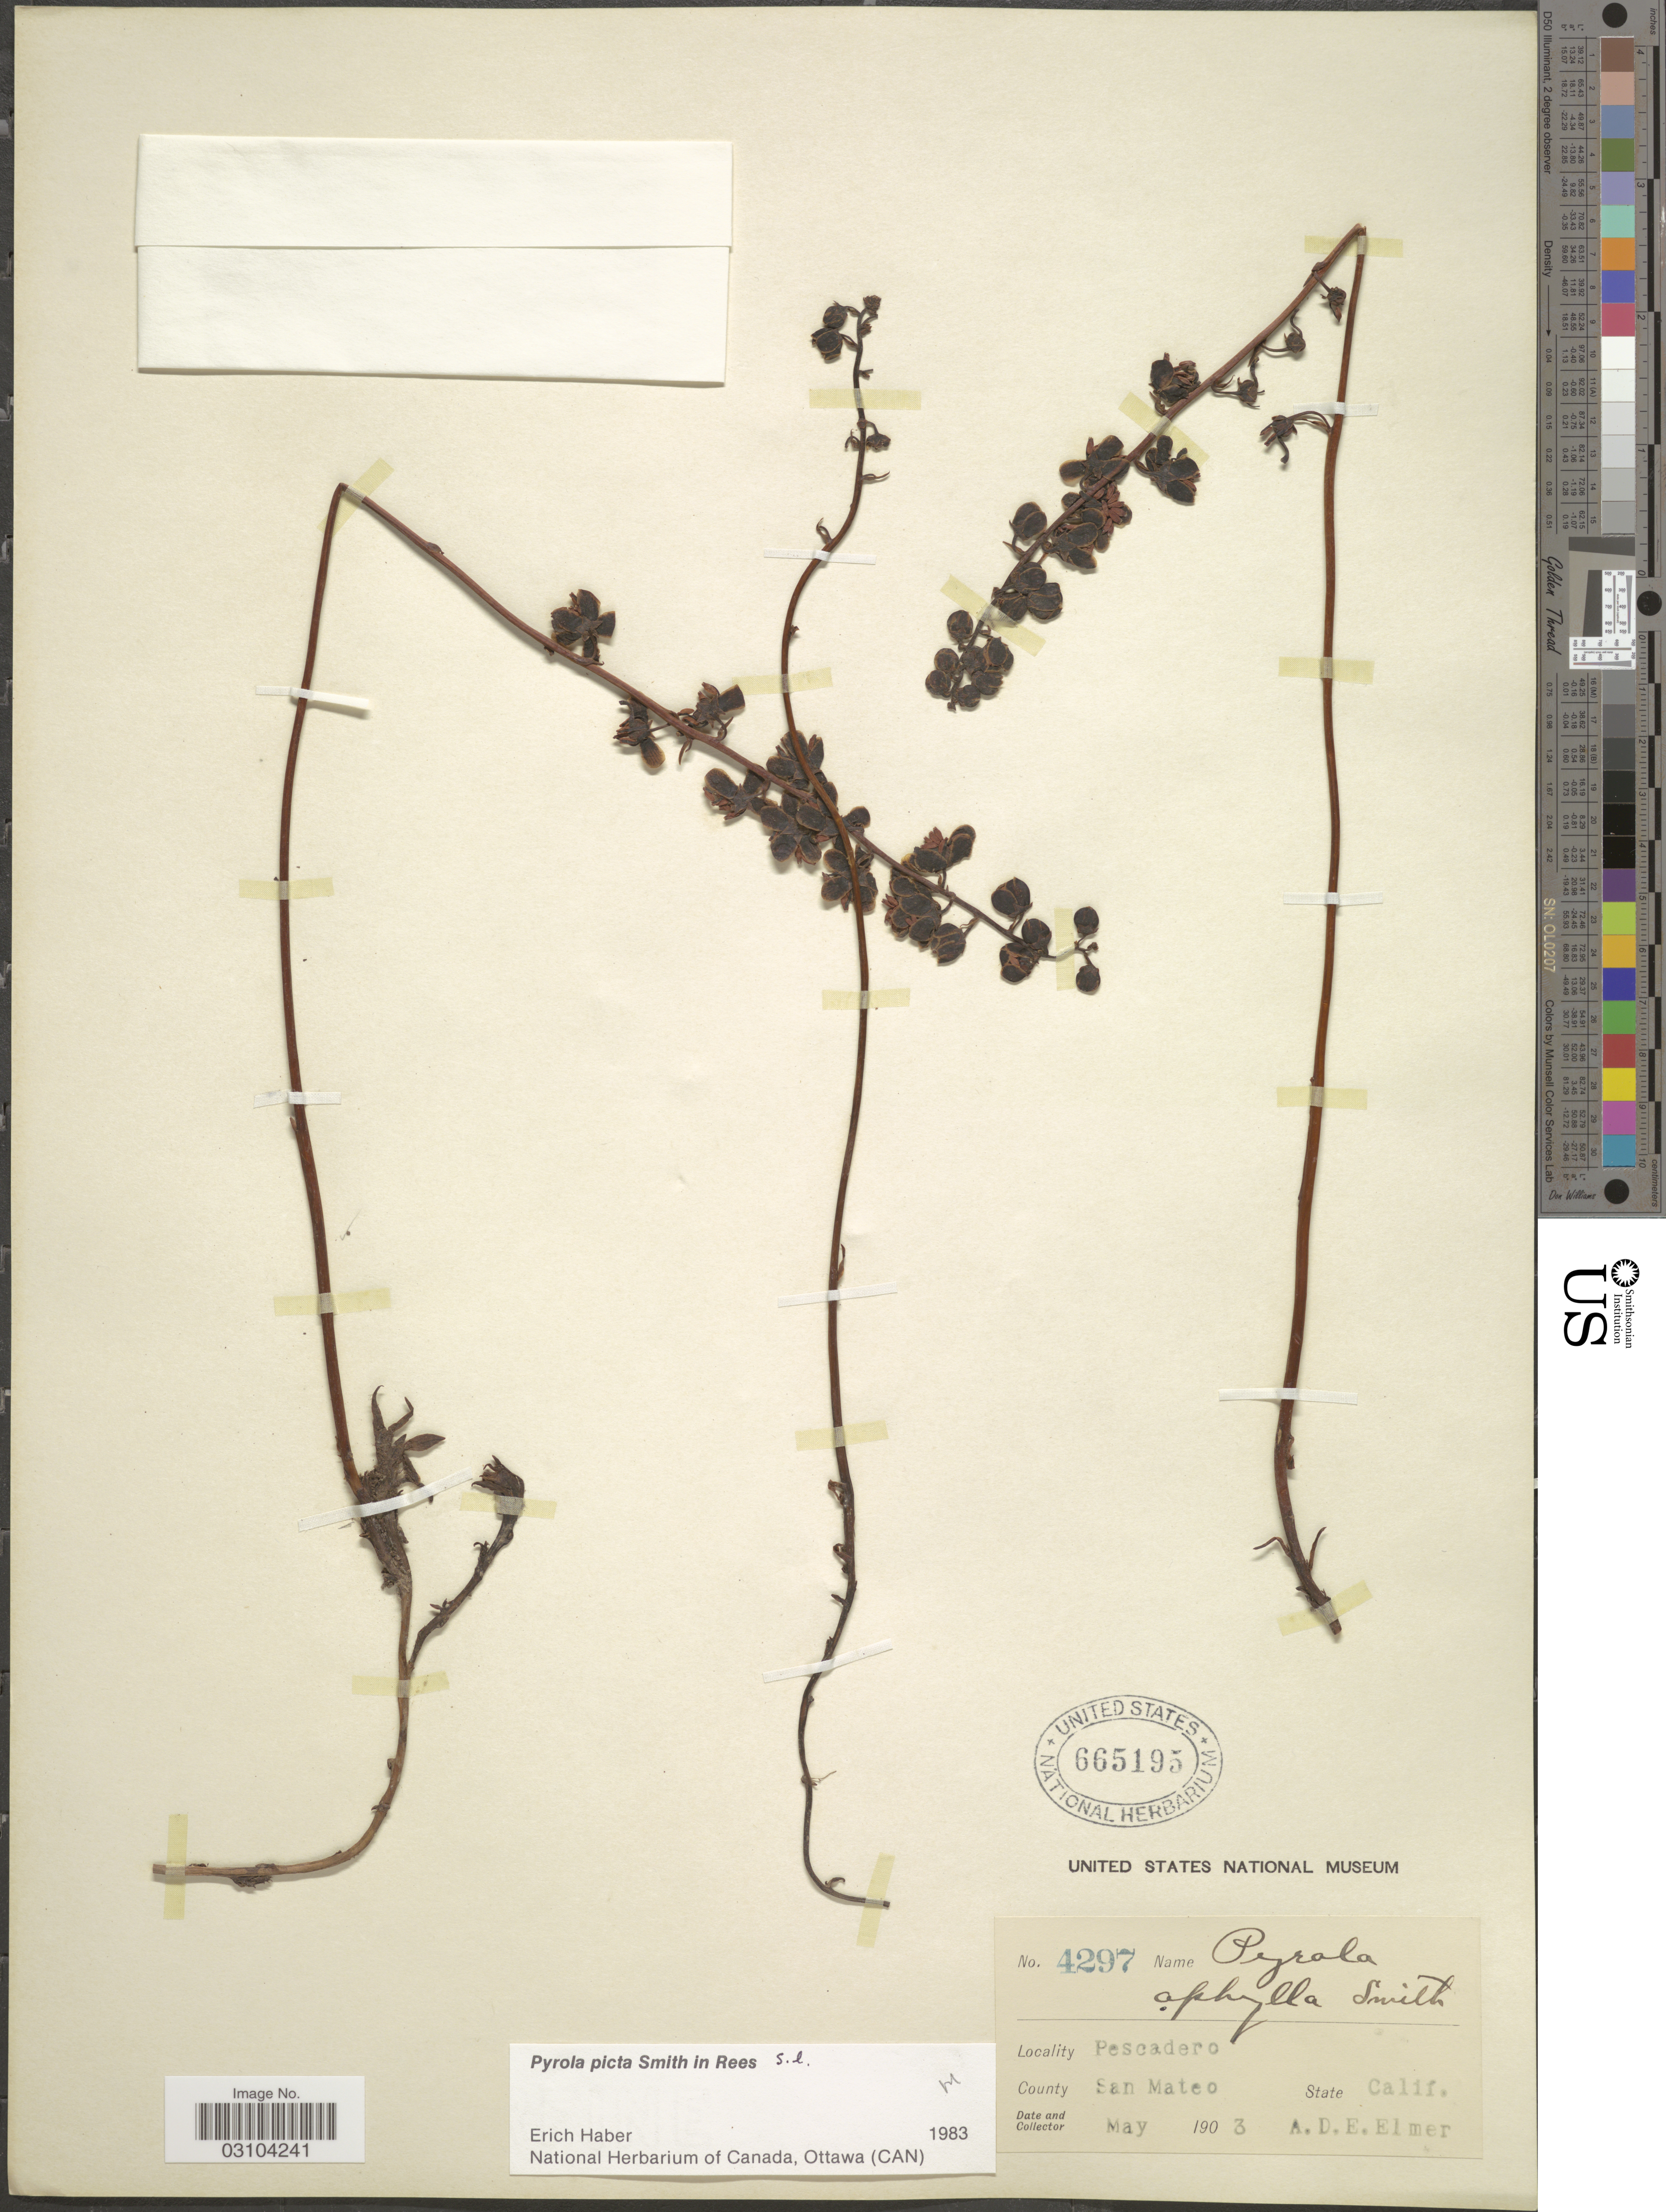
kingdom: Plantae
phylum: Tracheophyta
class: Magnoliopsida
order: Ericales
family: Ericaceae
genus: Pyrola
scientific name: Pyrola picta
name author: Sm. in Rees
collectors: A. D. E. Elmer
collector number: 4297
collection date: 1903-05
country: United States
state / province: California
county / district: San Mateo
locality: Pescadero. County San Mateo.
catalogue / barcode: US 665195